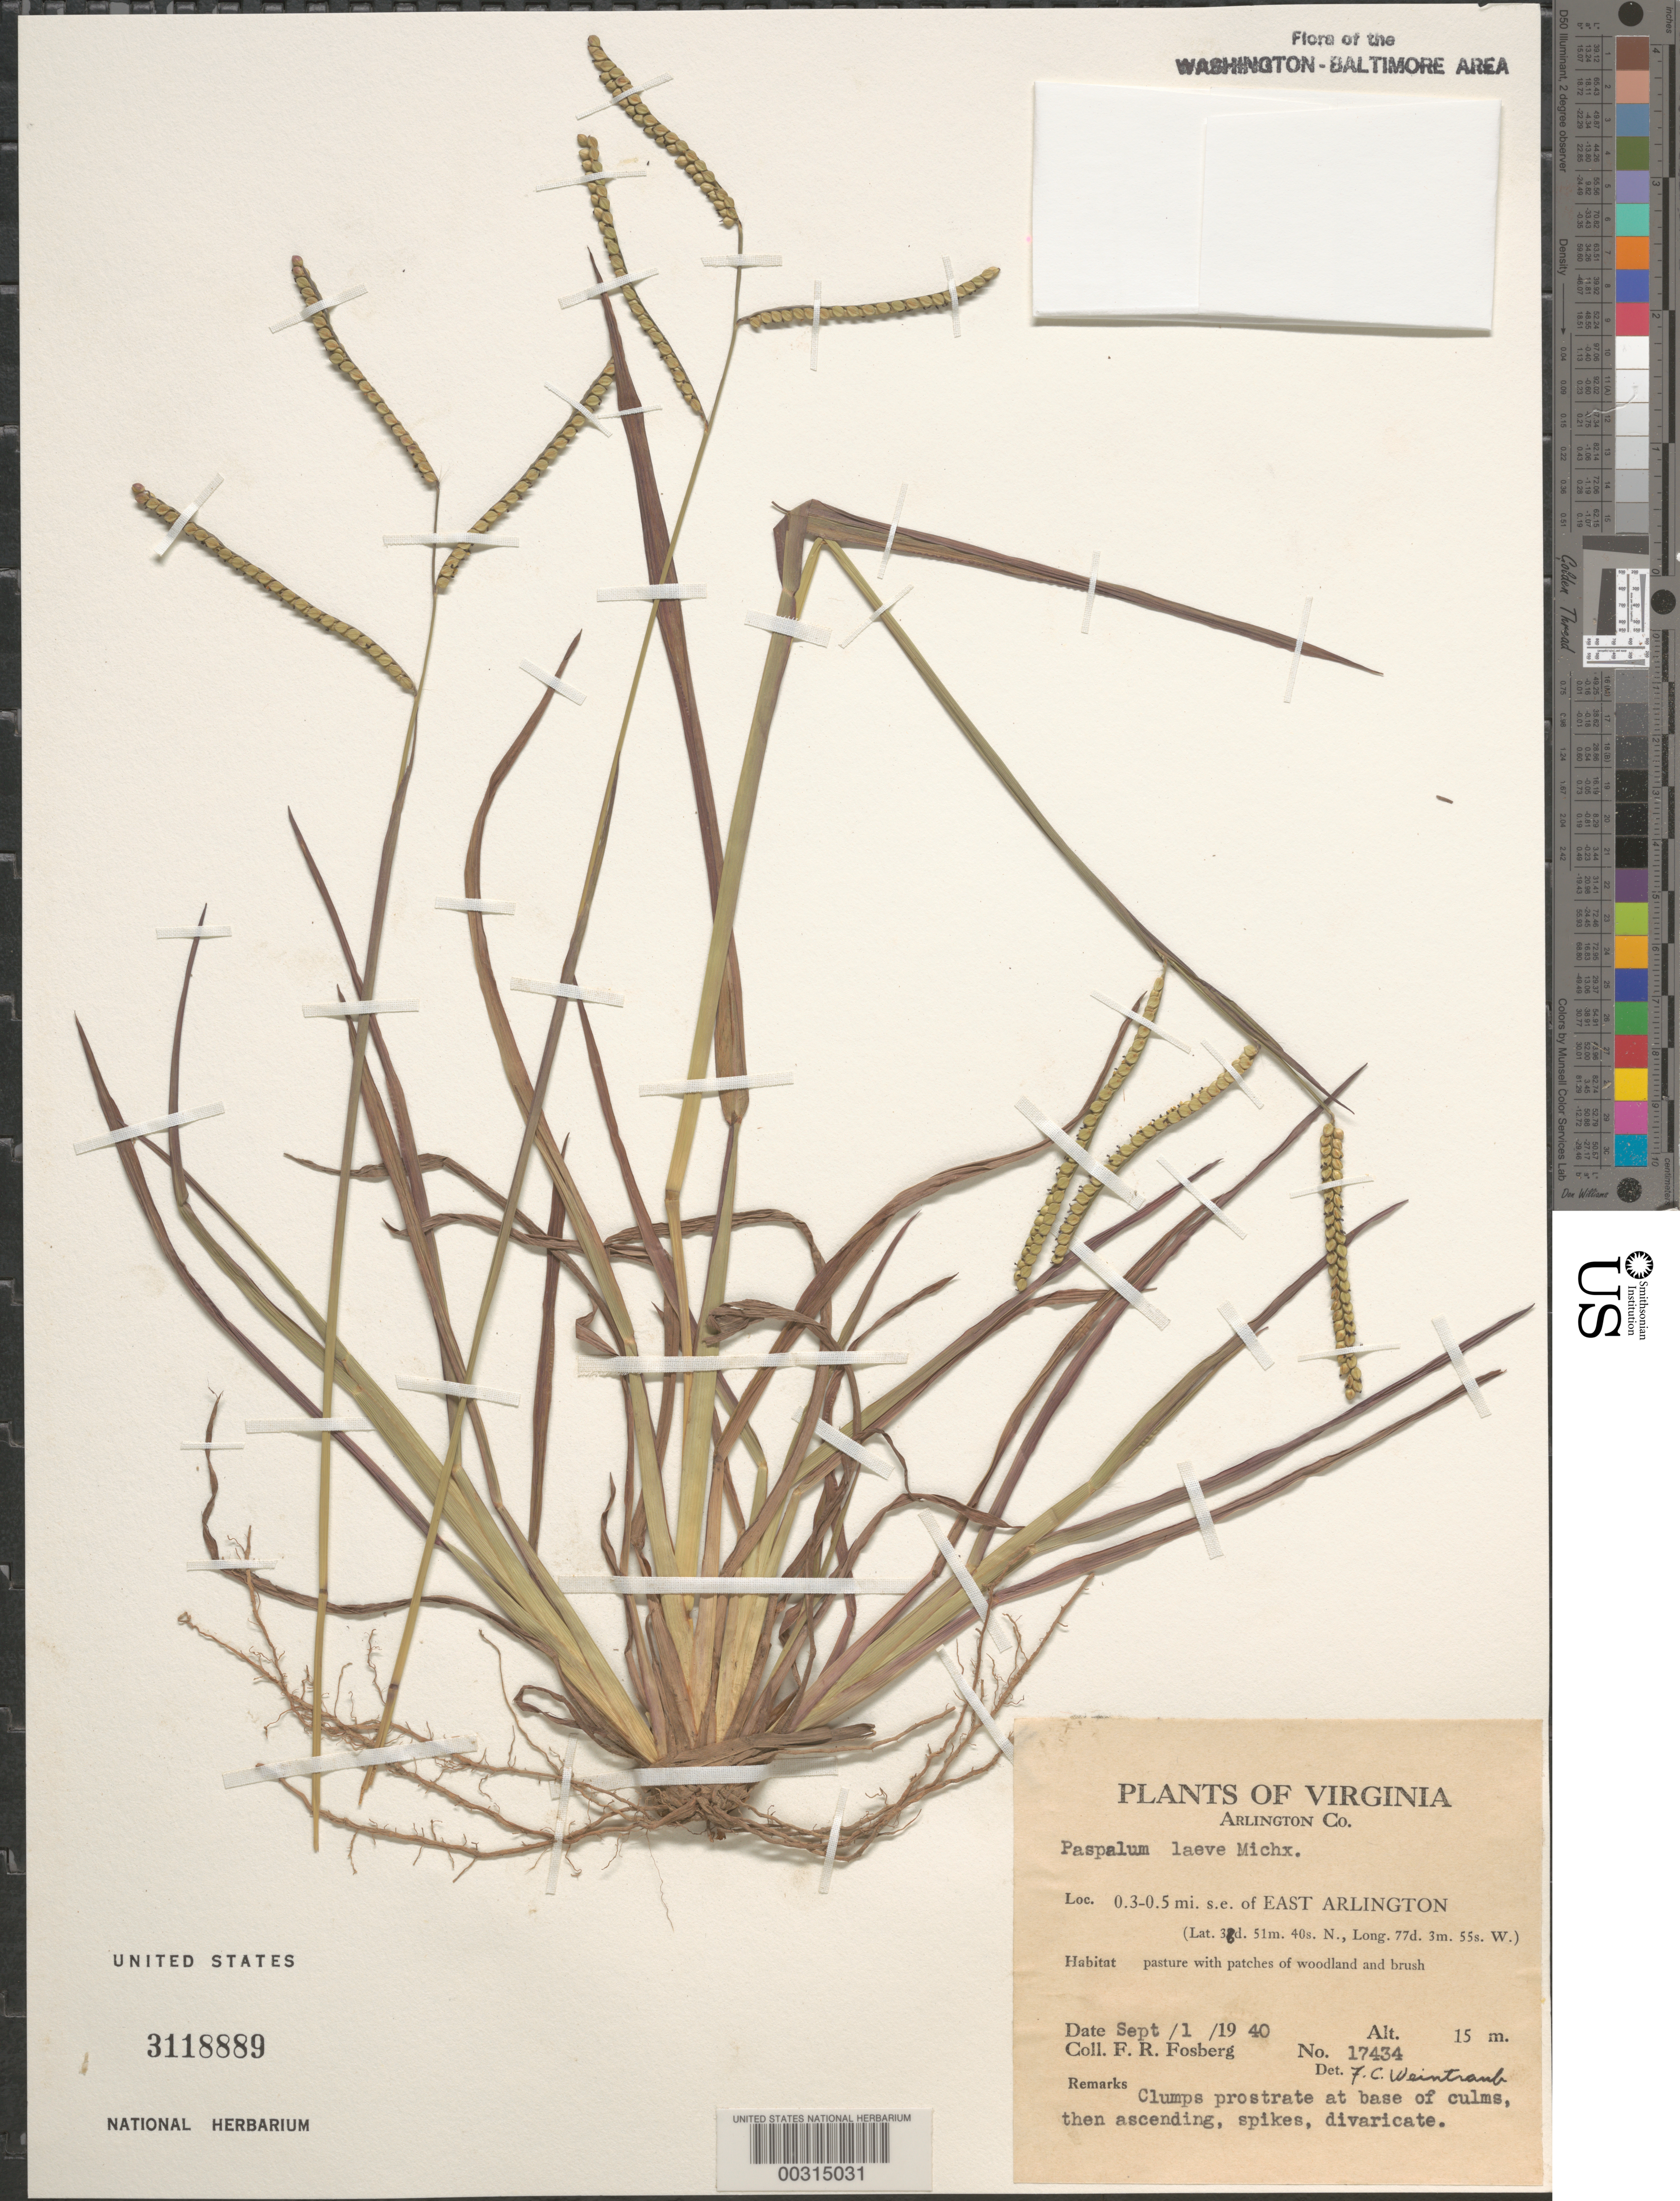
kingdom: Plantae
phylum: Tracheophyta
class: Liliopsida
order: Poales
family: Poaceae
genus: Paspalum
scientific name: Paspalum laeve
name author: Michx.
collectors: F. R. Fosberg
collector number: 17434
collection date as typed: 01 Sep 1940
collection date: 1940-09-01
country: United States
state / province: Virginia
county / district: Arlington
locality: E Arlington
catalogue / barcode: US 3118889